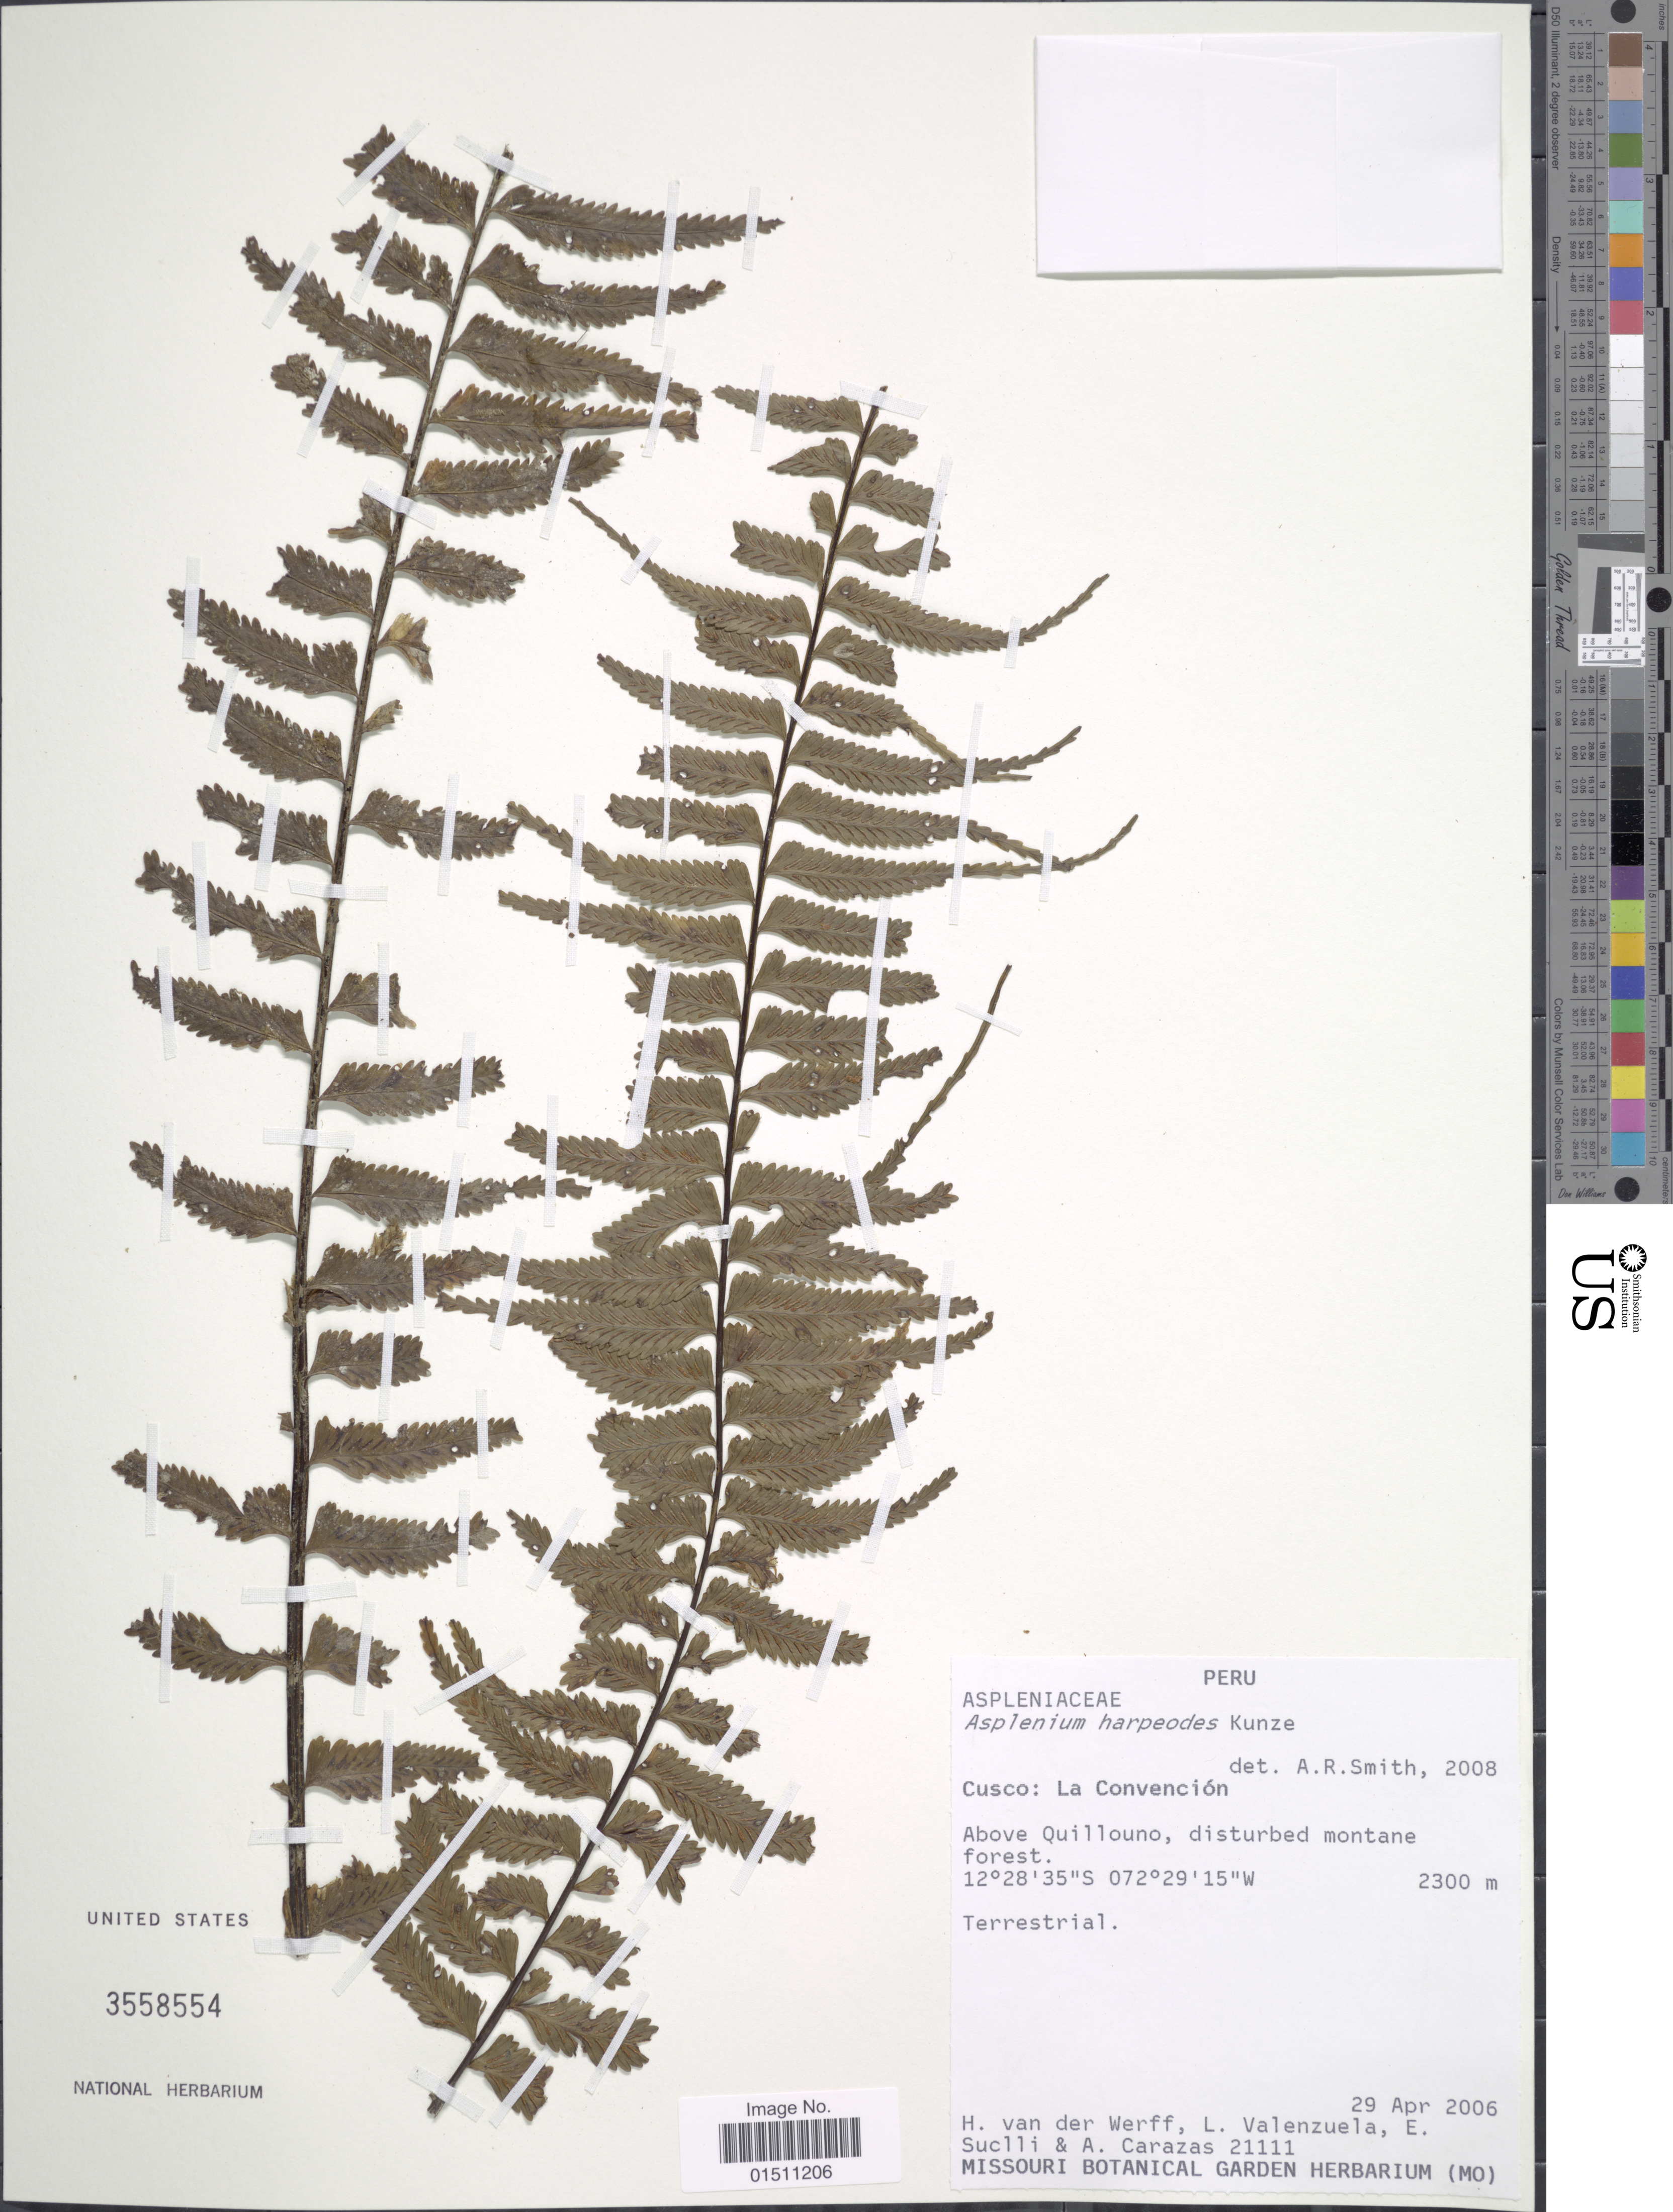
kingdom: Plantae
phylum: Tracheophyta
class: Polypodiopsida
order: Polypodiales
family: Aspleniaceae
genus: Asplenium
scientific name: Asplenium harpeodes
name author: Kunze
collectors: H. van der Werff, L. Valenzuela, E. Suclli & A. Carazas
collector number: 21111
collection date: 2006-04-29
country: Peru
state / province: Cusco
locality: Peru, Cuscso: la Convencion, above Quilllouno, disturbed montane forest.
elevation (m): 2300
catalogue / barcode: US 3558554